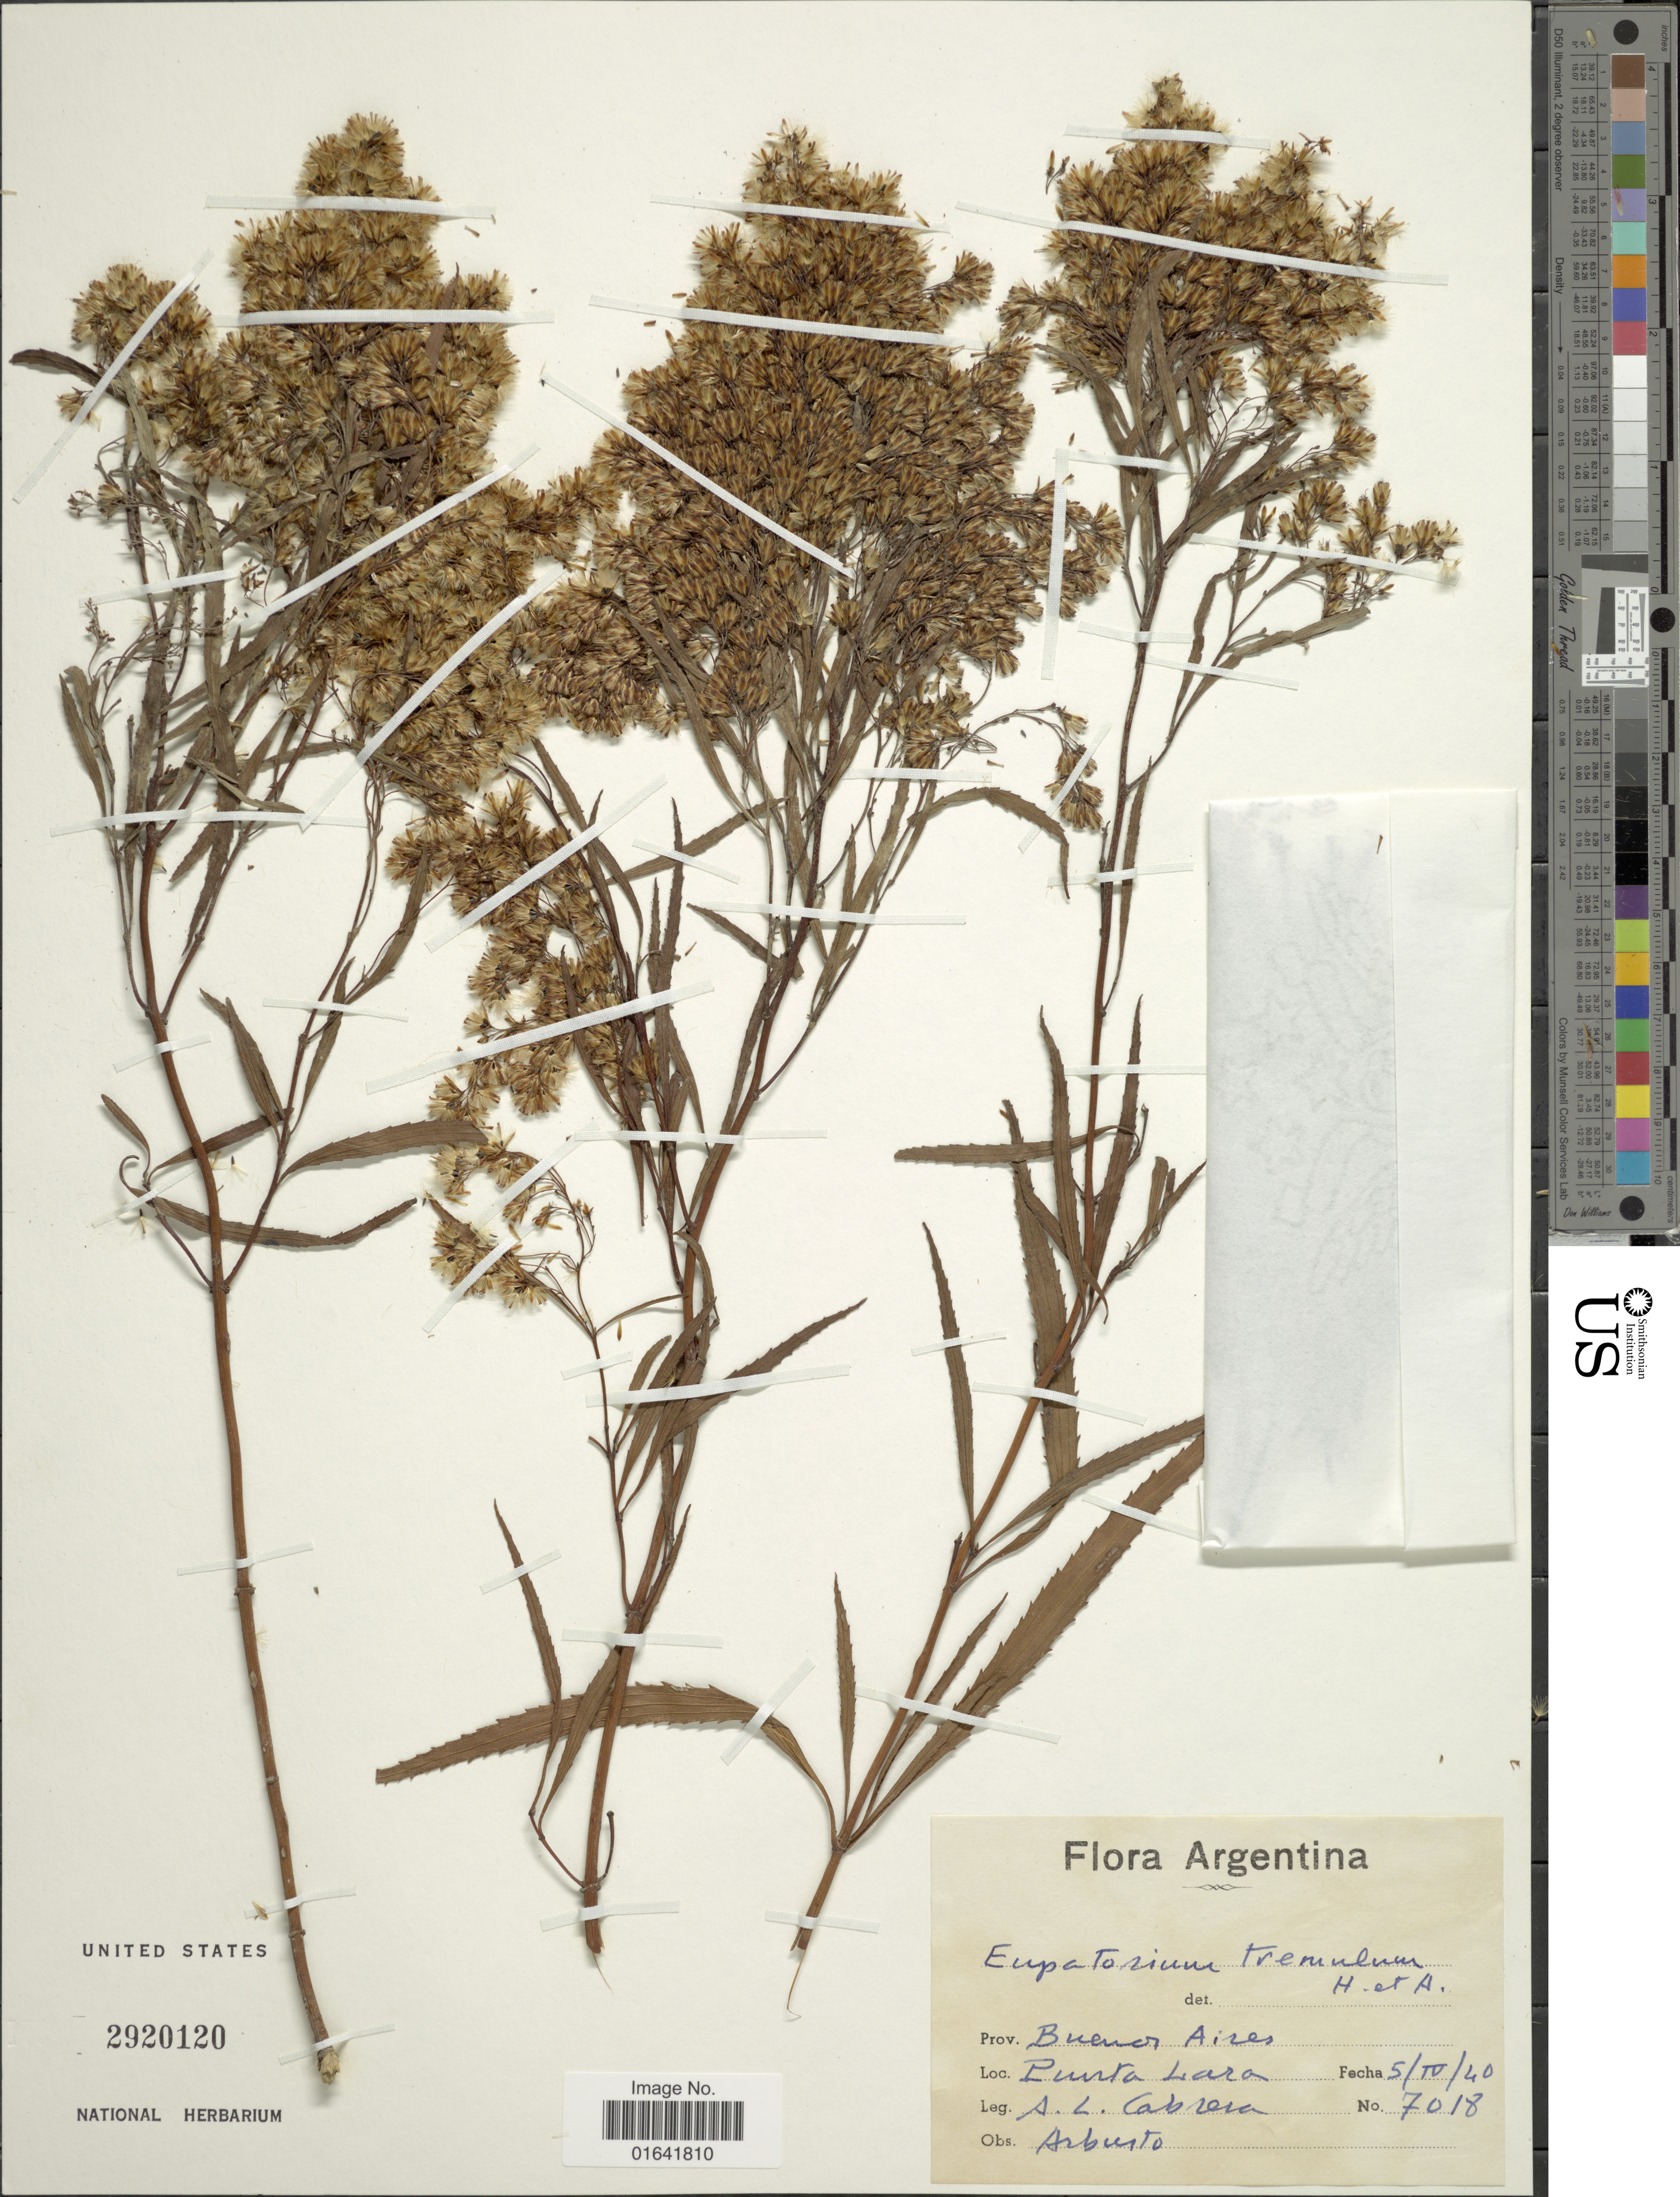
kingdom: Plantae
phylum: Tracheophyta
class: Magnoliopsida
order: Asterales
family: Asteraceae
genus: Raulinoreitzia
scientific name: Raulinoreitzia tremula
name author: (Hook. & Arn.) R.M. King & H. Rob.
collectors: A. L. Cabrera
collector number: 7018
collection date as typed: Transcribed d/m/y: 5/4/40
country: Argentina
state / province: Buenos Aires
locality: Punta Lara.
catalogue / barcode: US 2920120